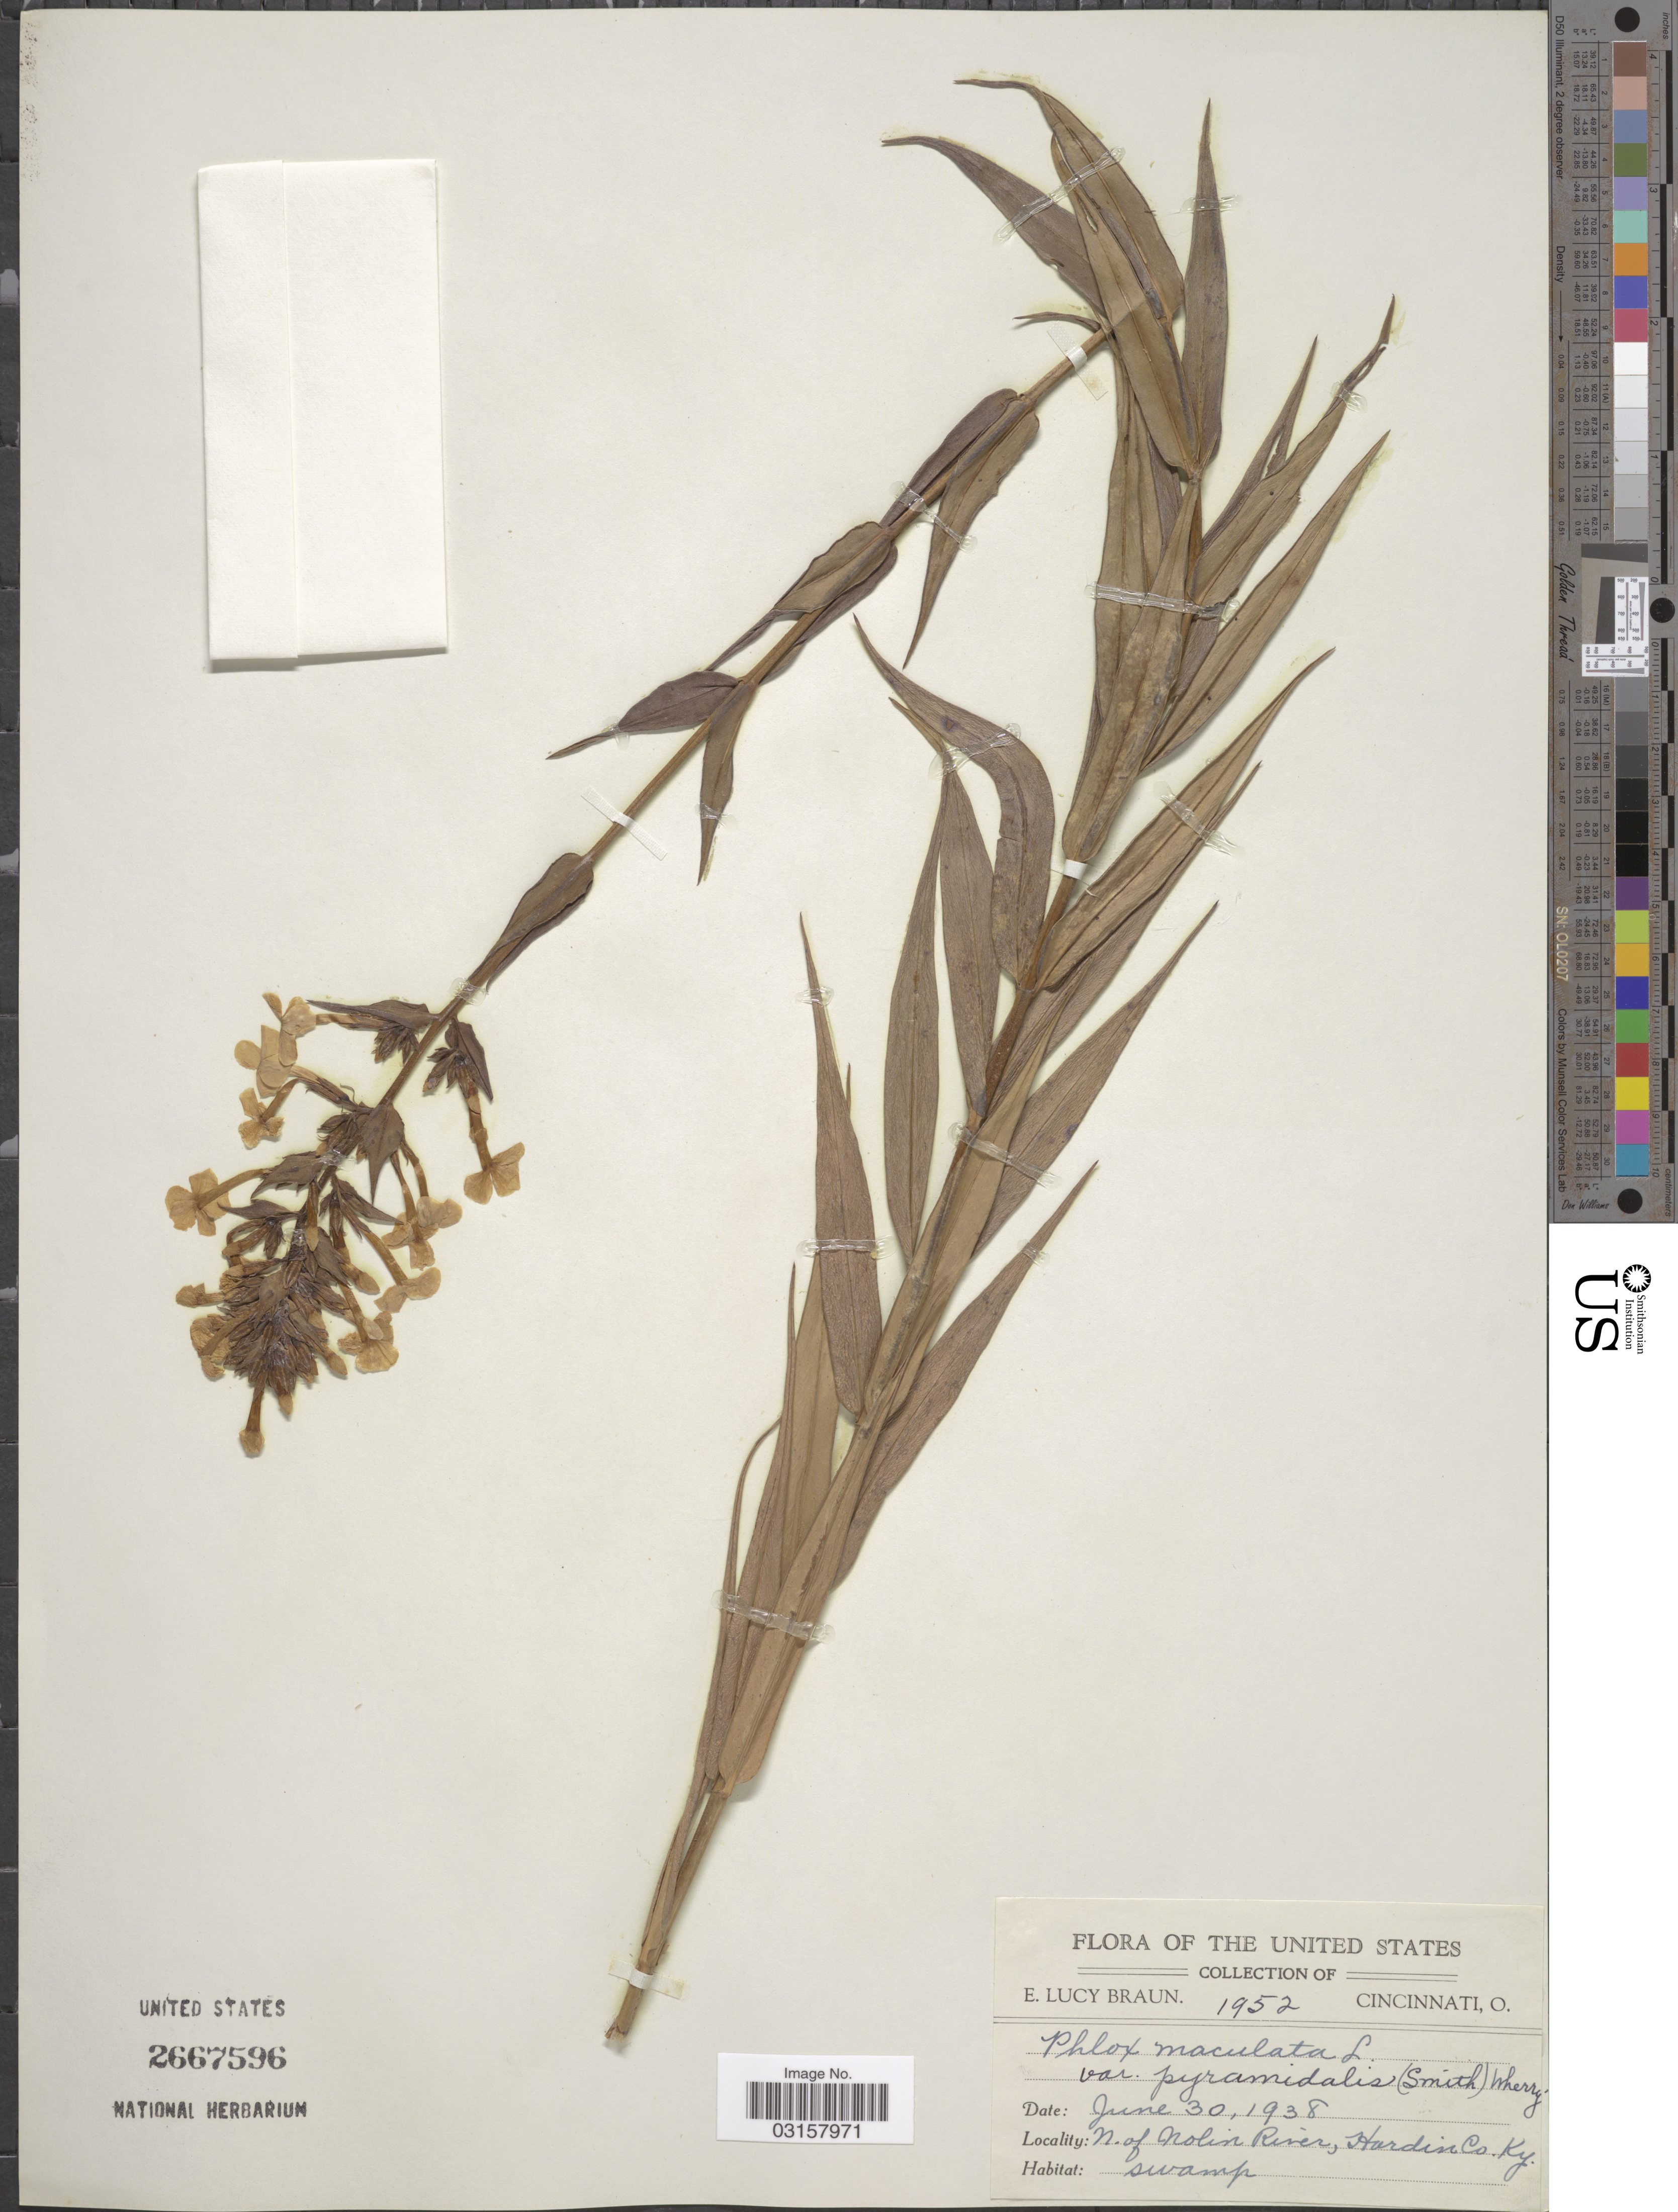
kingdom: Plantae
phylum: Tracheophyta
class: Magnoliopsida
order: Ericales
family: Polemoniaceae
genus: Phlox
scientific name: Phlox x pyramidalis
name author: (Sm.) Wherry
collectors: E. L. Braun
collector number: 1952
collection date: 1938-06-30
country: United States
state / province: Kentucky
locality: N. of Nolin River, Hardin Co.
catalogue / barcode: US 2667596